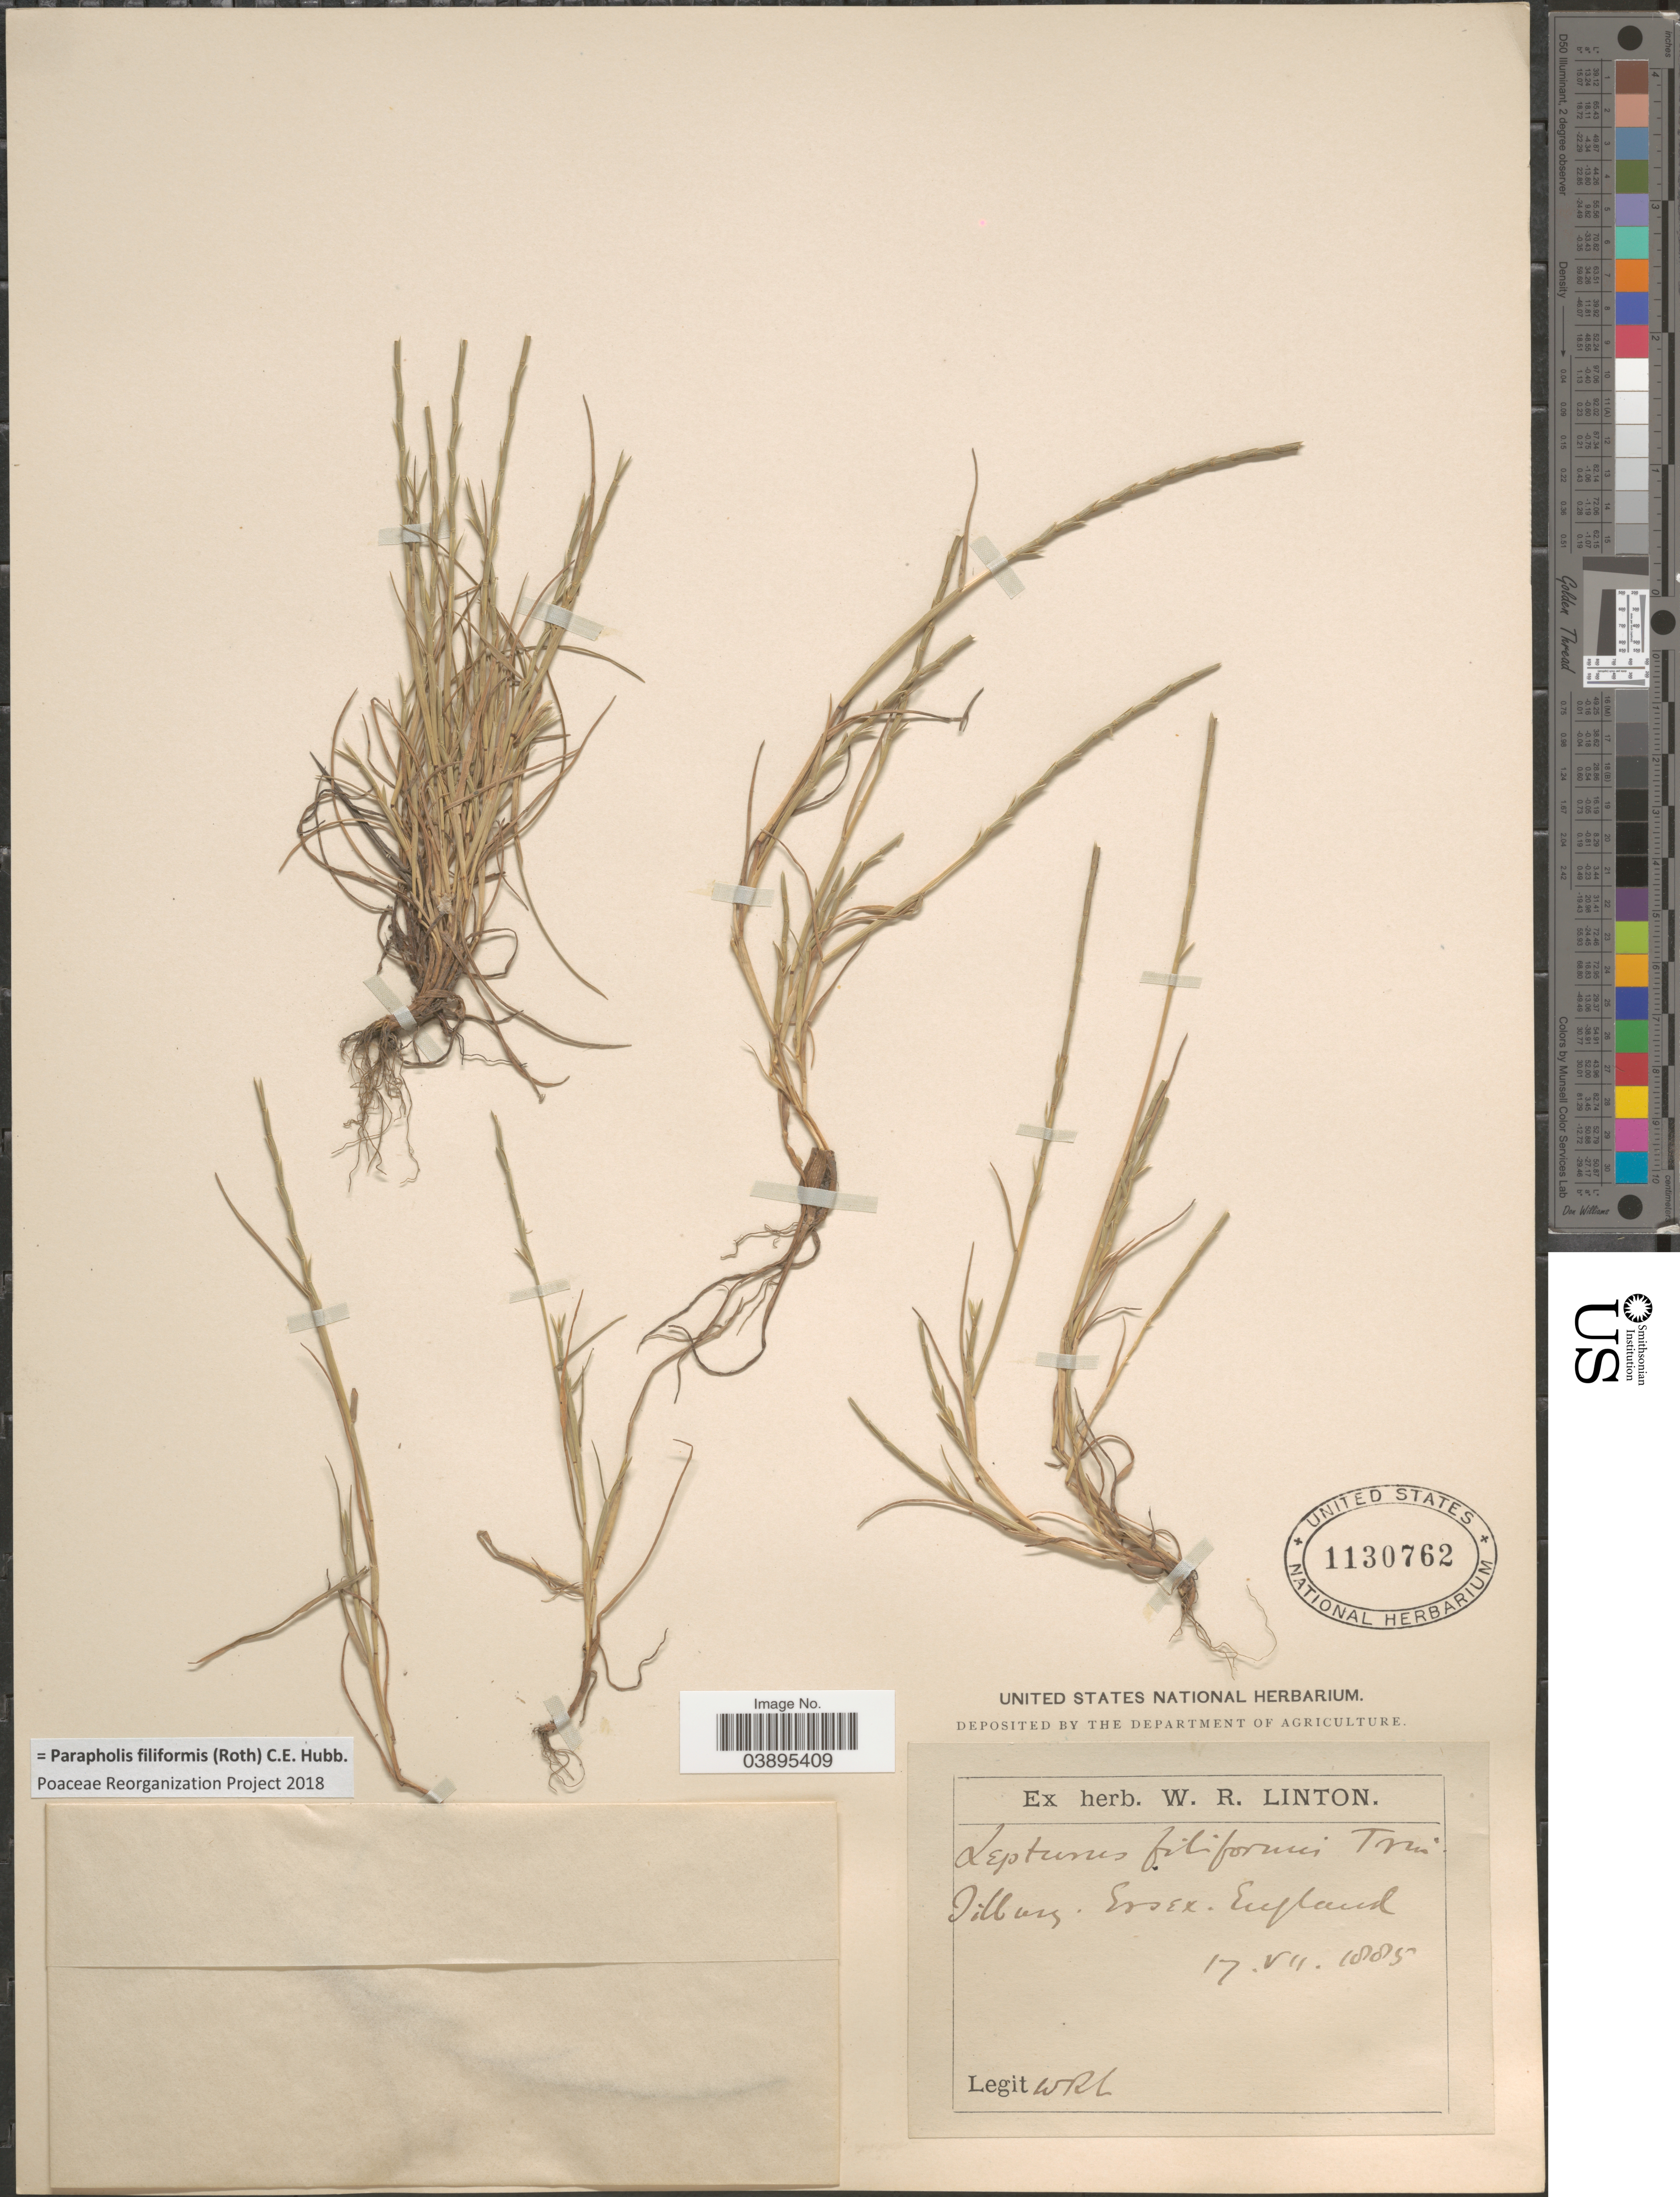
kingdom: Plantae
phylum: Tracheophyta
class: Liliopsida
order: Poales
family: Poaceae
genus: Parapholis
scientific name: Parapholis filiformis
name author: (Roth) C.E. Hubb.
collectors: W. Linton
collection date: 1885-07-17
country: United Kingdom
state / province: England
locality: Tilbury. Essex.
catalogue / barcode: US 1130762